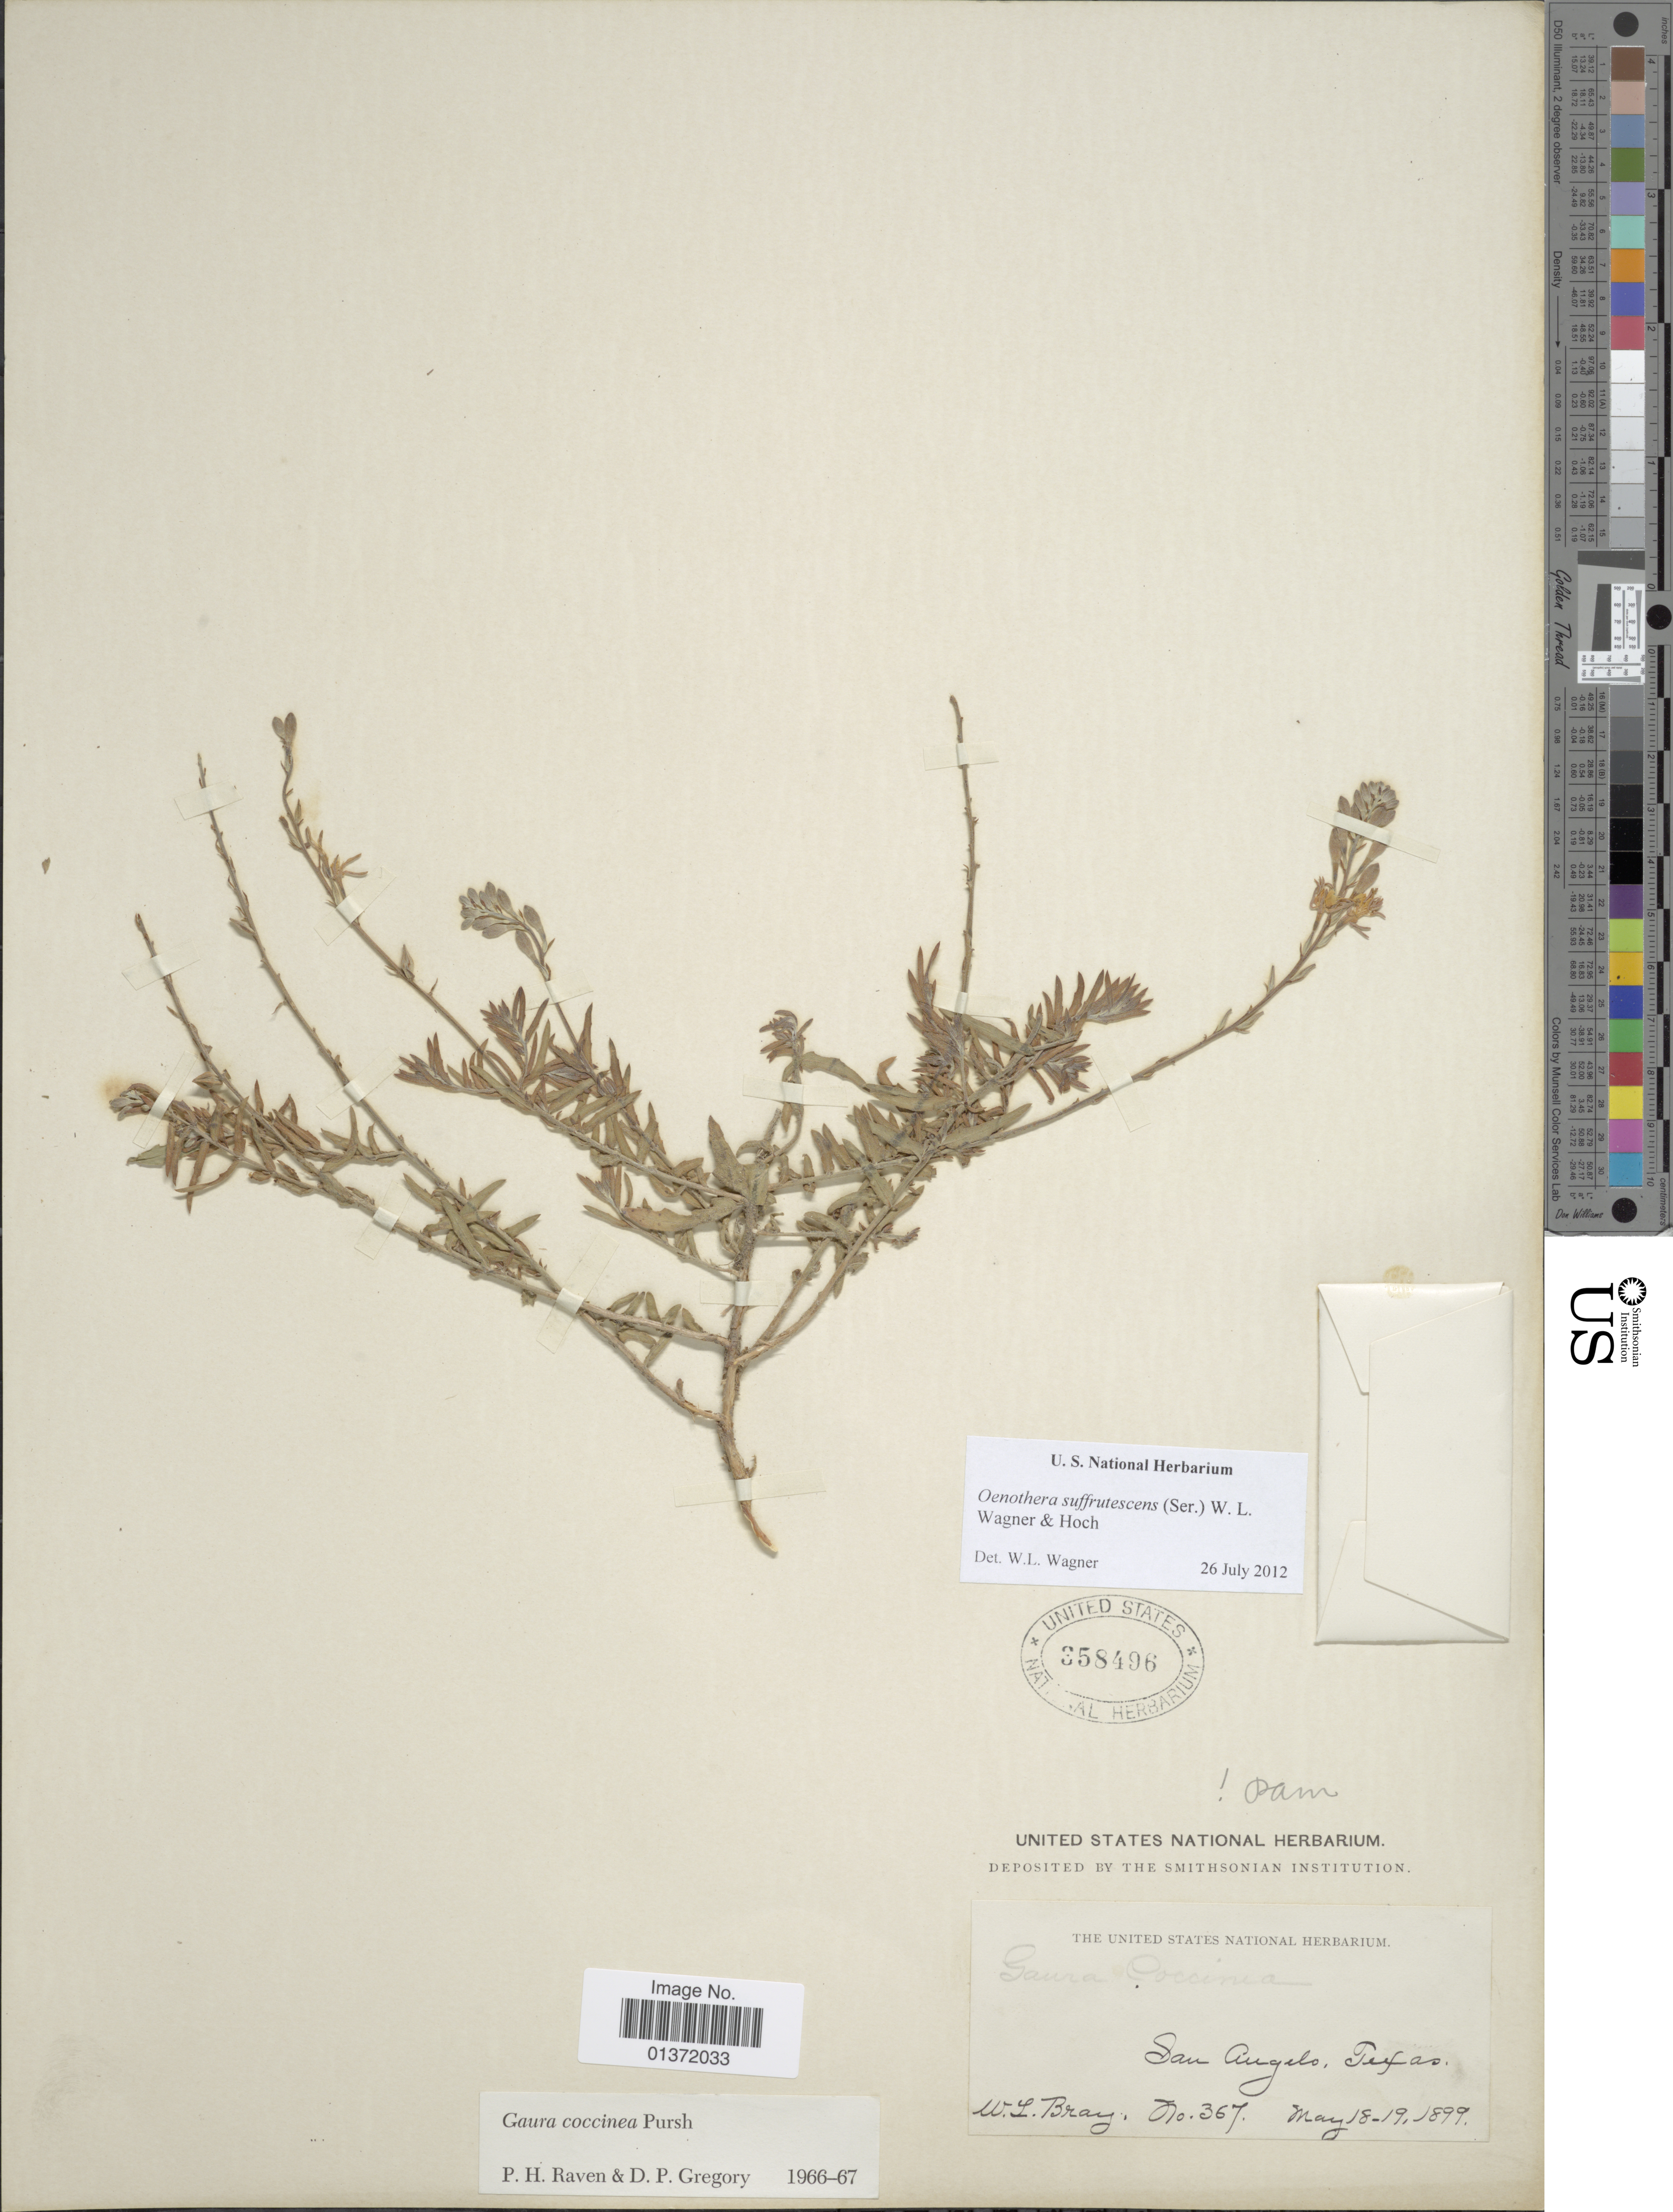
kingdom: Plantae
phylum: Tracheophyta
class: Magnoliopsida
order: Myrtales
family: Onagraceae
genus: Oenothera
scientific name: Oenothera suffrutescens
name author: (Ser.) W.L. Wagner & Hoch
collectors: W. L. Bray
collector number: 367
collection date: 1899-05-18/1899-05-19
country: United States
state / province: Texas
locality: San Angelo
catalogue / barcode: US 358496